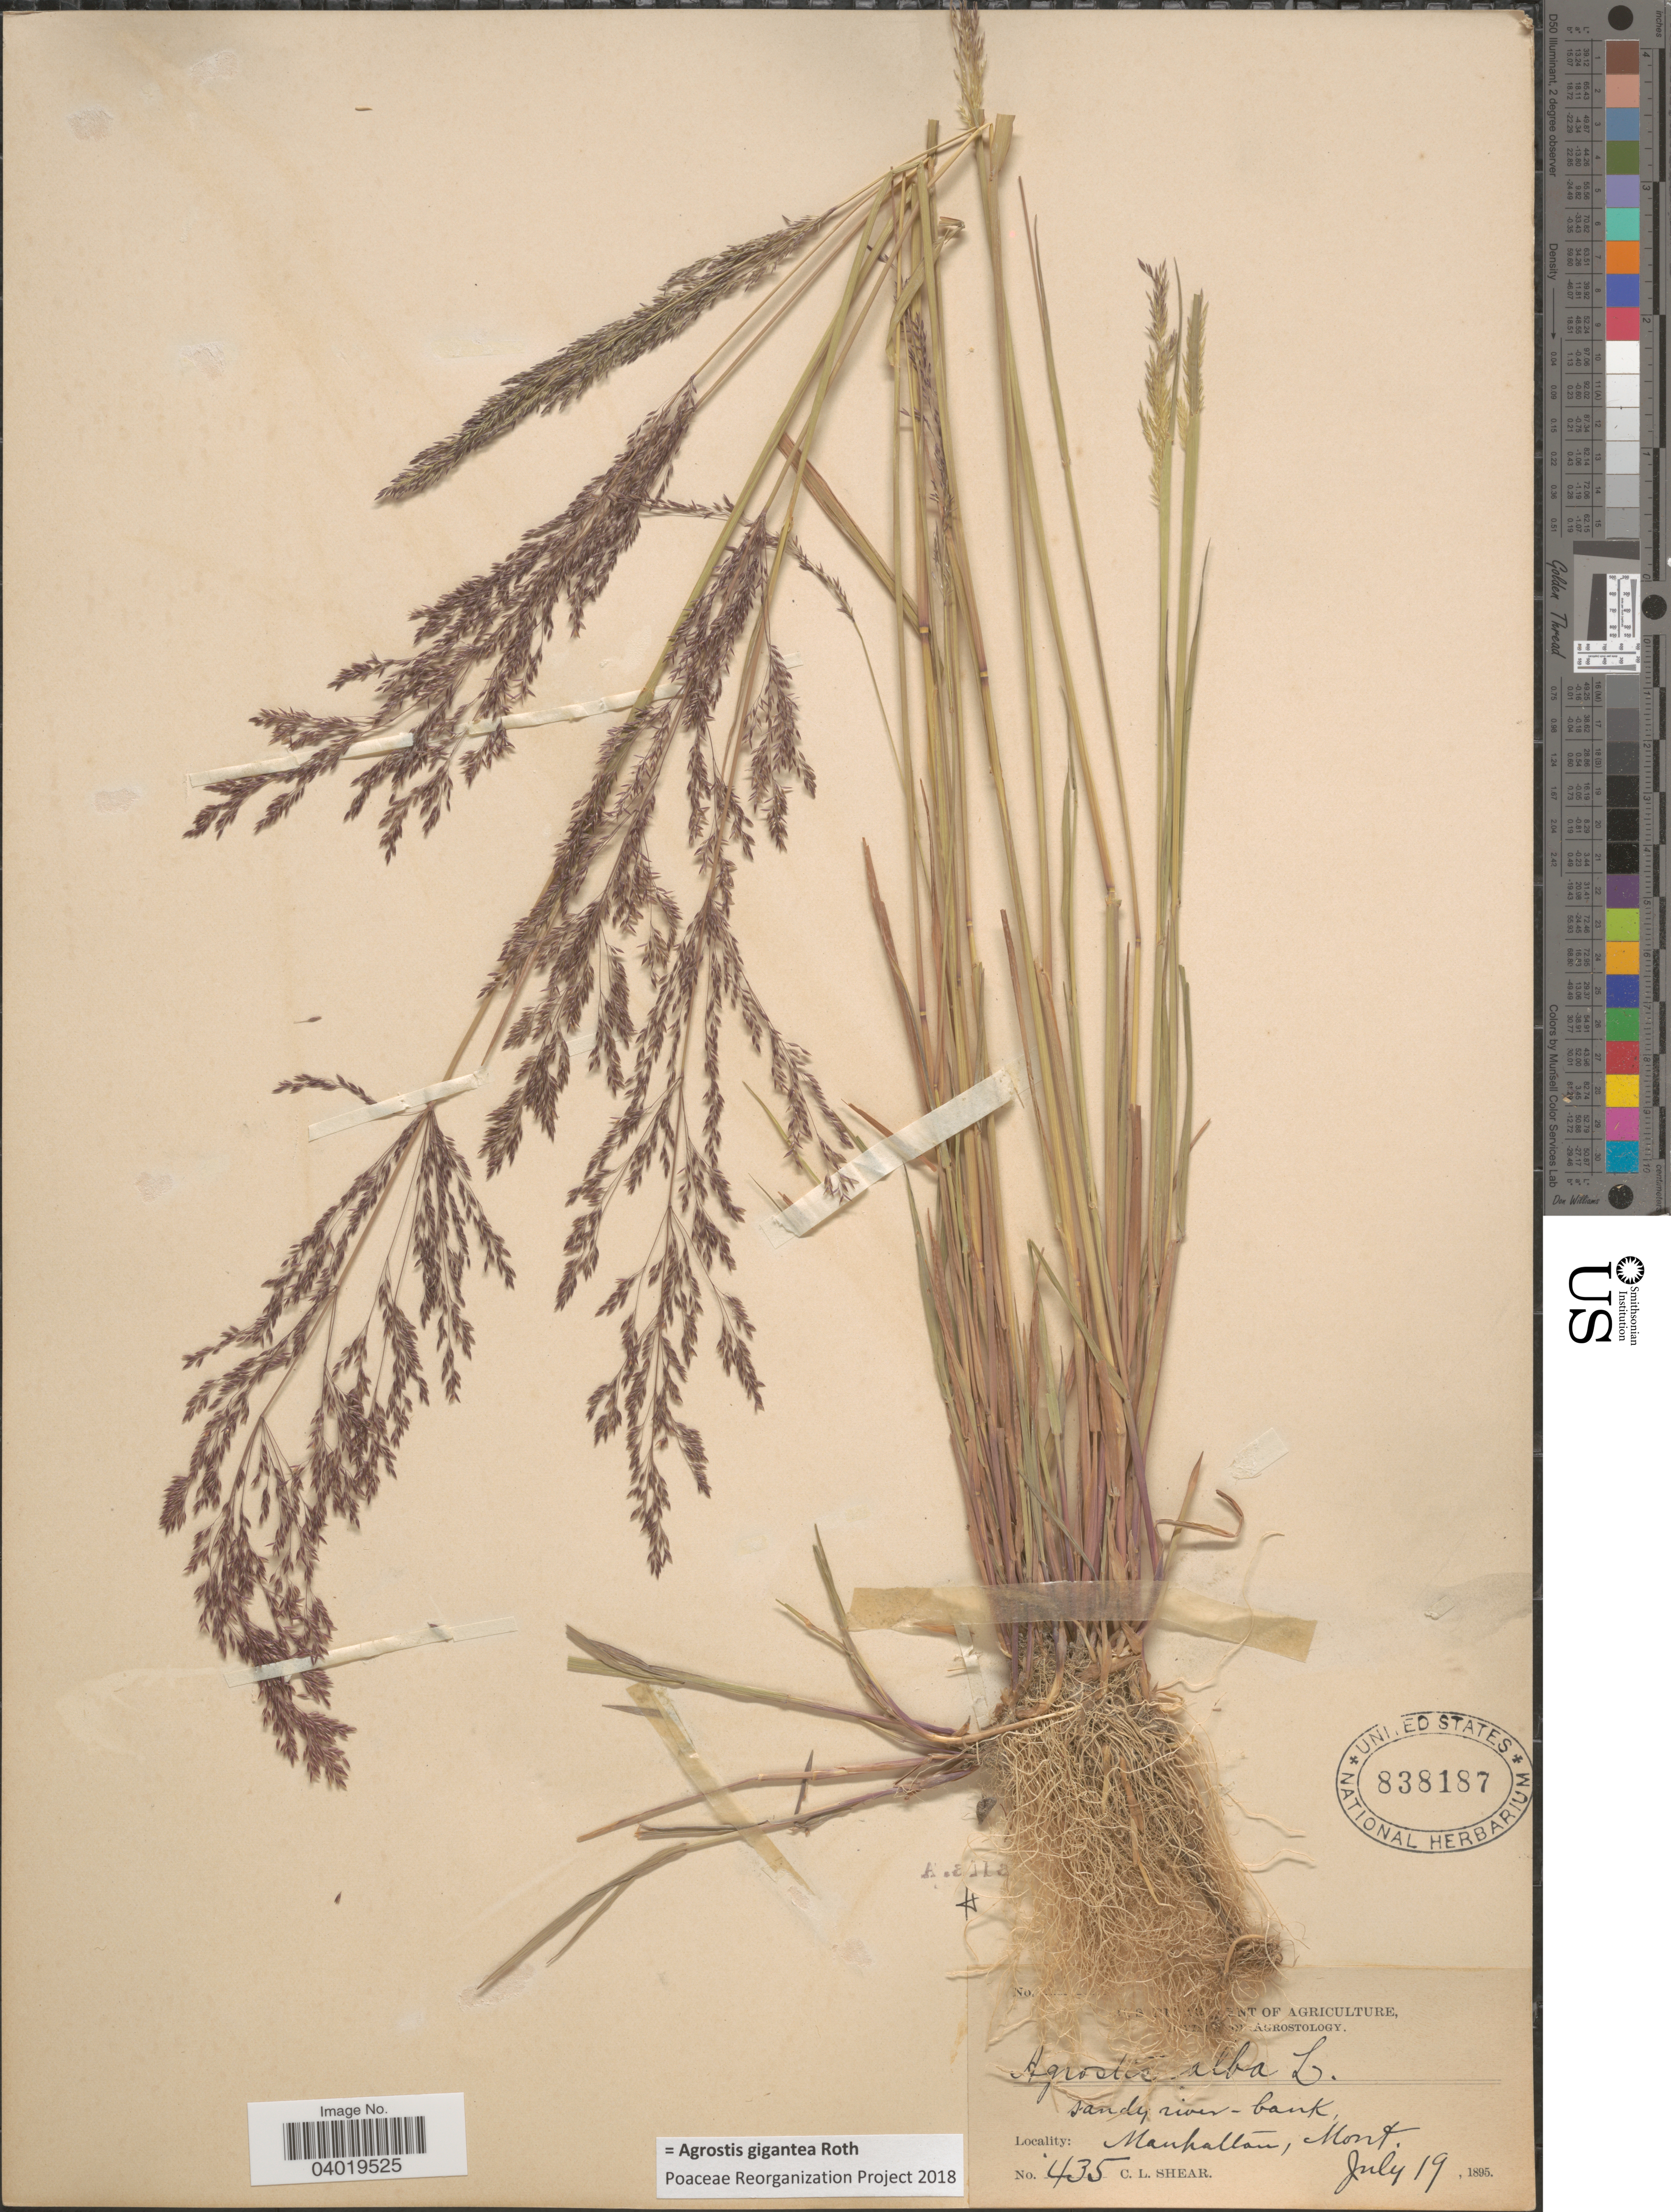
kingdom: Plantae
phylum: Tracheophyta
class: Liliopsida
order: Poales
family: Poaceae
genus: Agrostis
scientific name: Agrostis gigantea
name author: Roth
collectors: C. L. Shear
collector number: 435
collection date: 1895-07-19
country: United States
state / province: Montana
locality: Sandy river - bank, Manhattan.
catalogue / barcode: US 838187